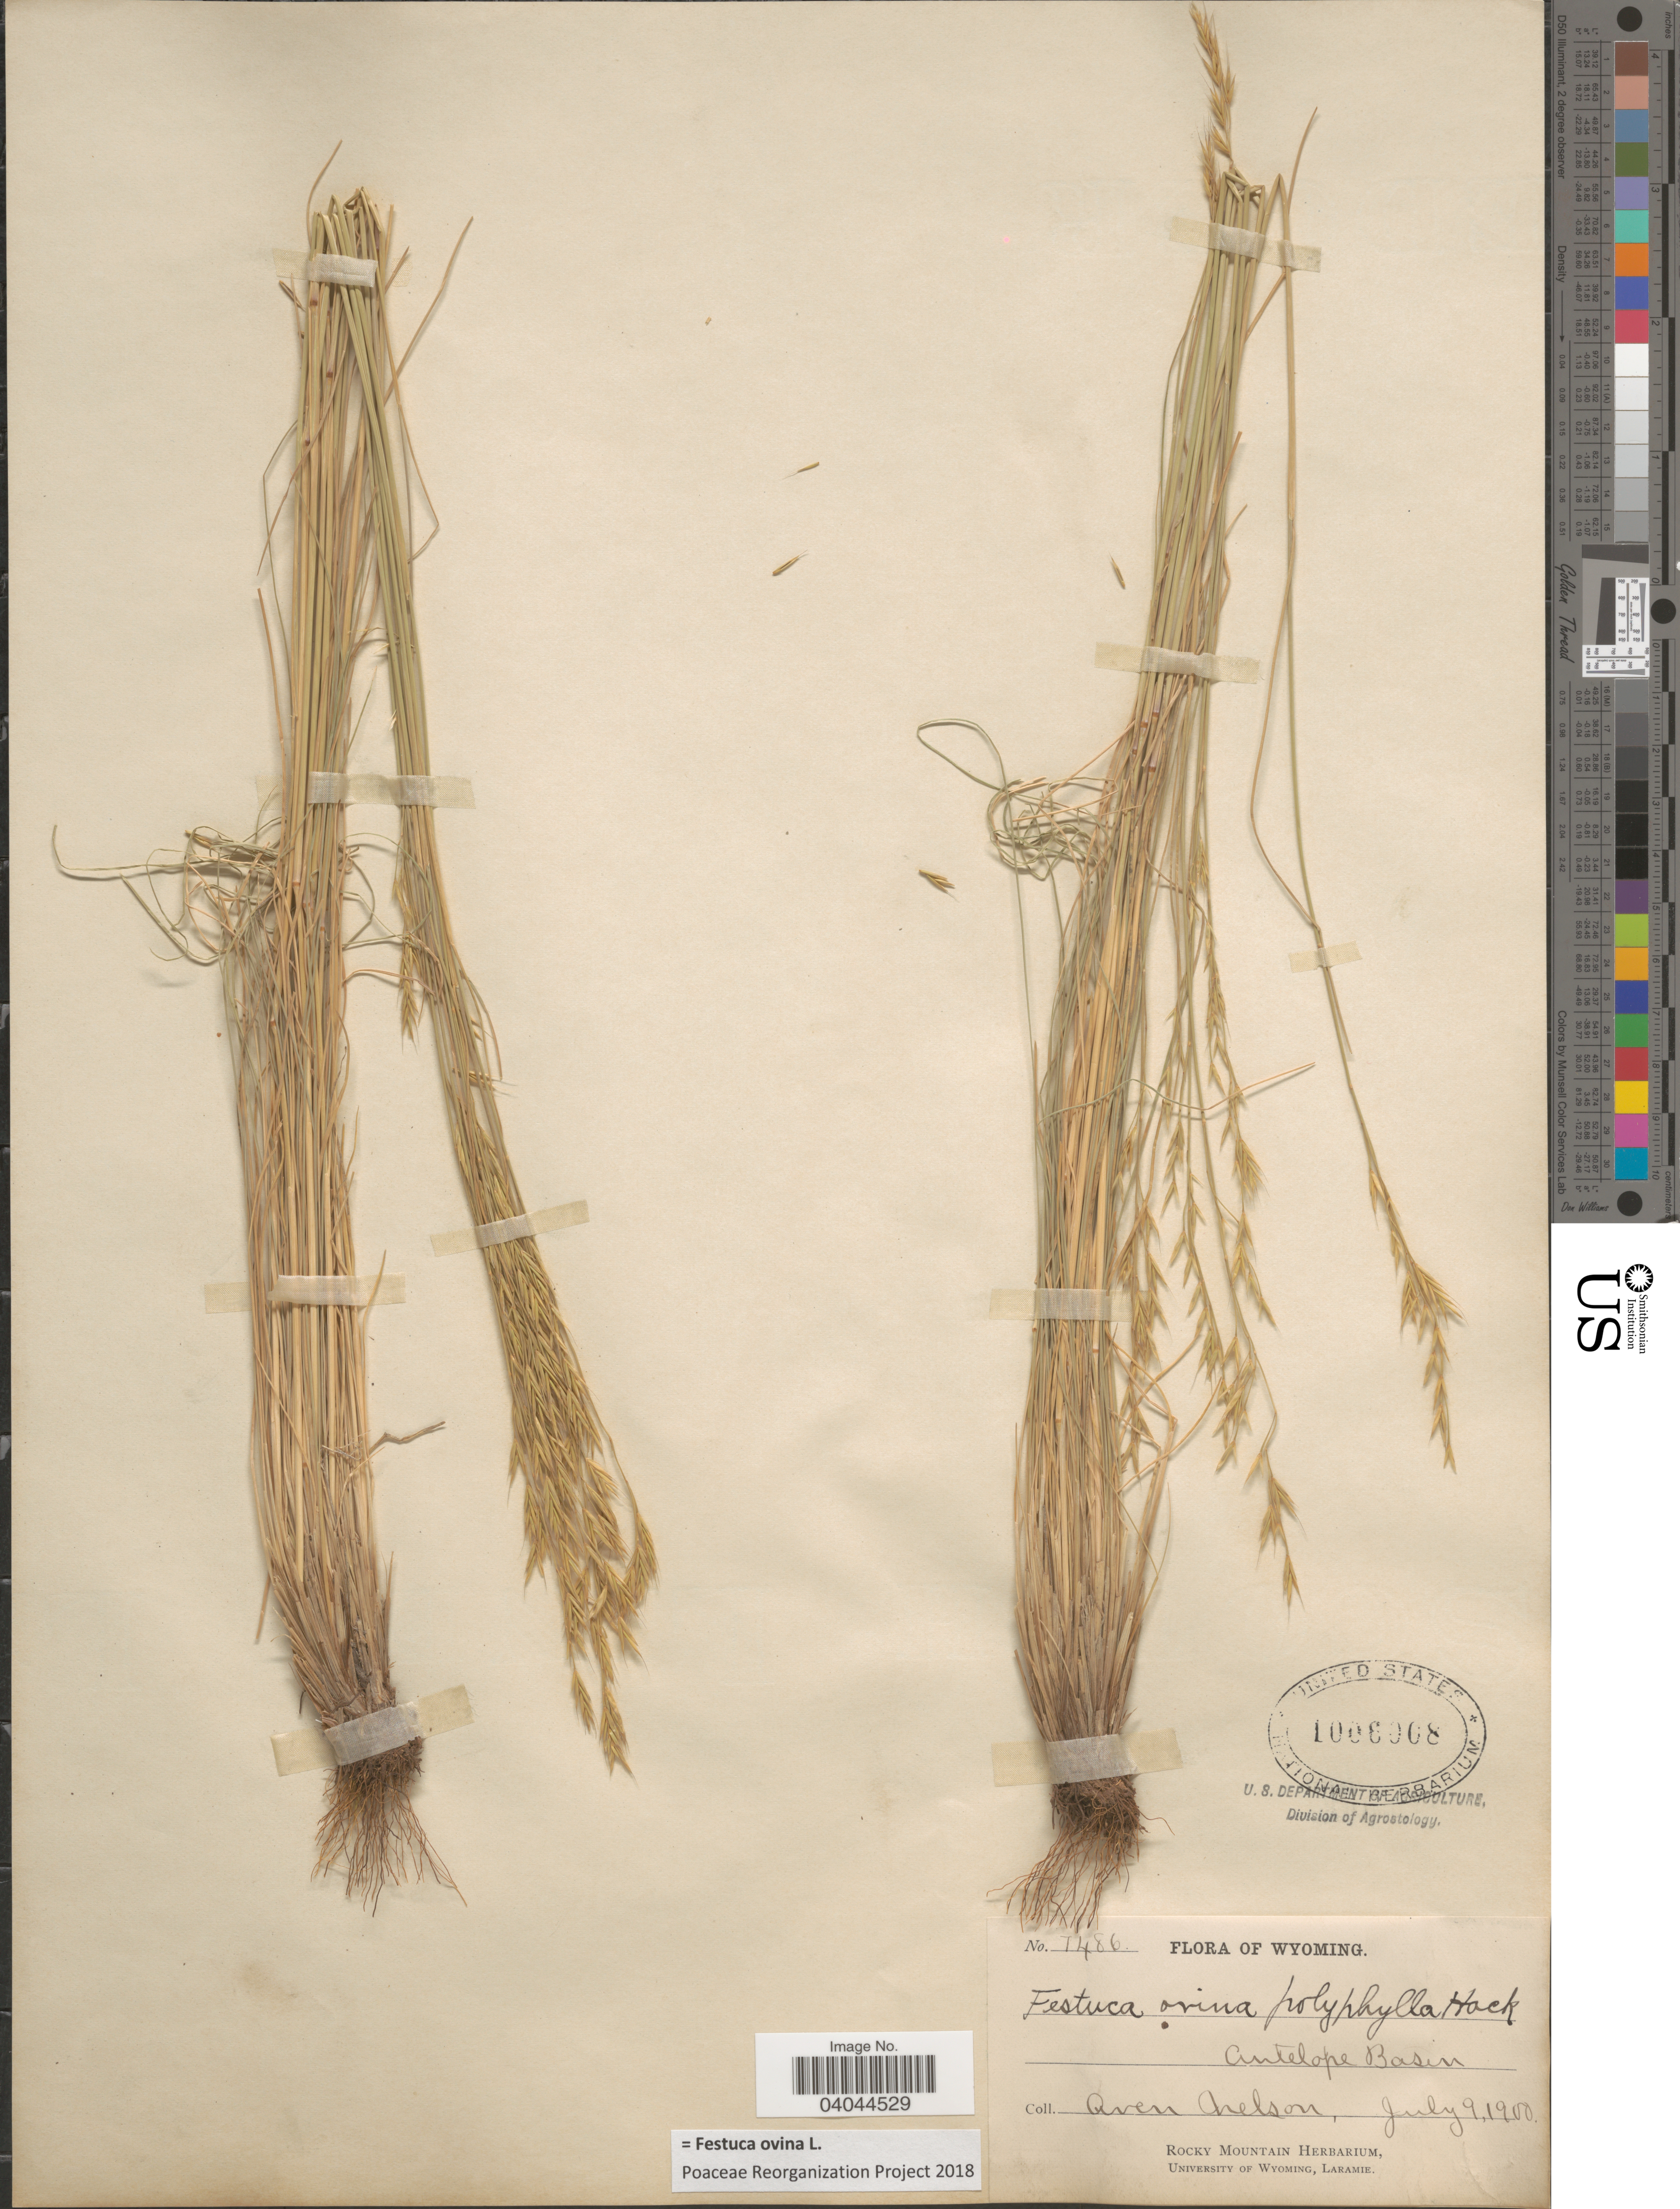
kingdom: Plantae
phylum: Tracheophyta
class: Liliopsida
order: Poales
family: Poaceae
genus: Festuca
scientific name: Festuca ovina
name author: L.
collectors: A. Nelson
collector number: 1486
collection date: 1900-07-09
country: United States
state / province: Wyoming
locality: Antelope Basin.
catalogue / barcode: US 1006008